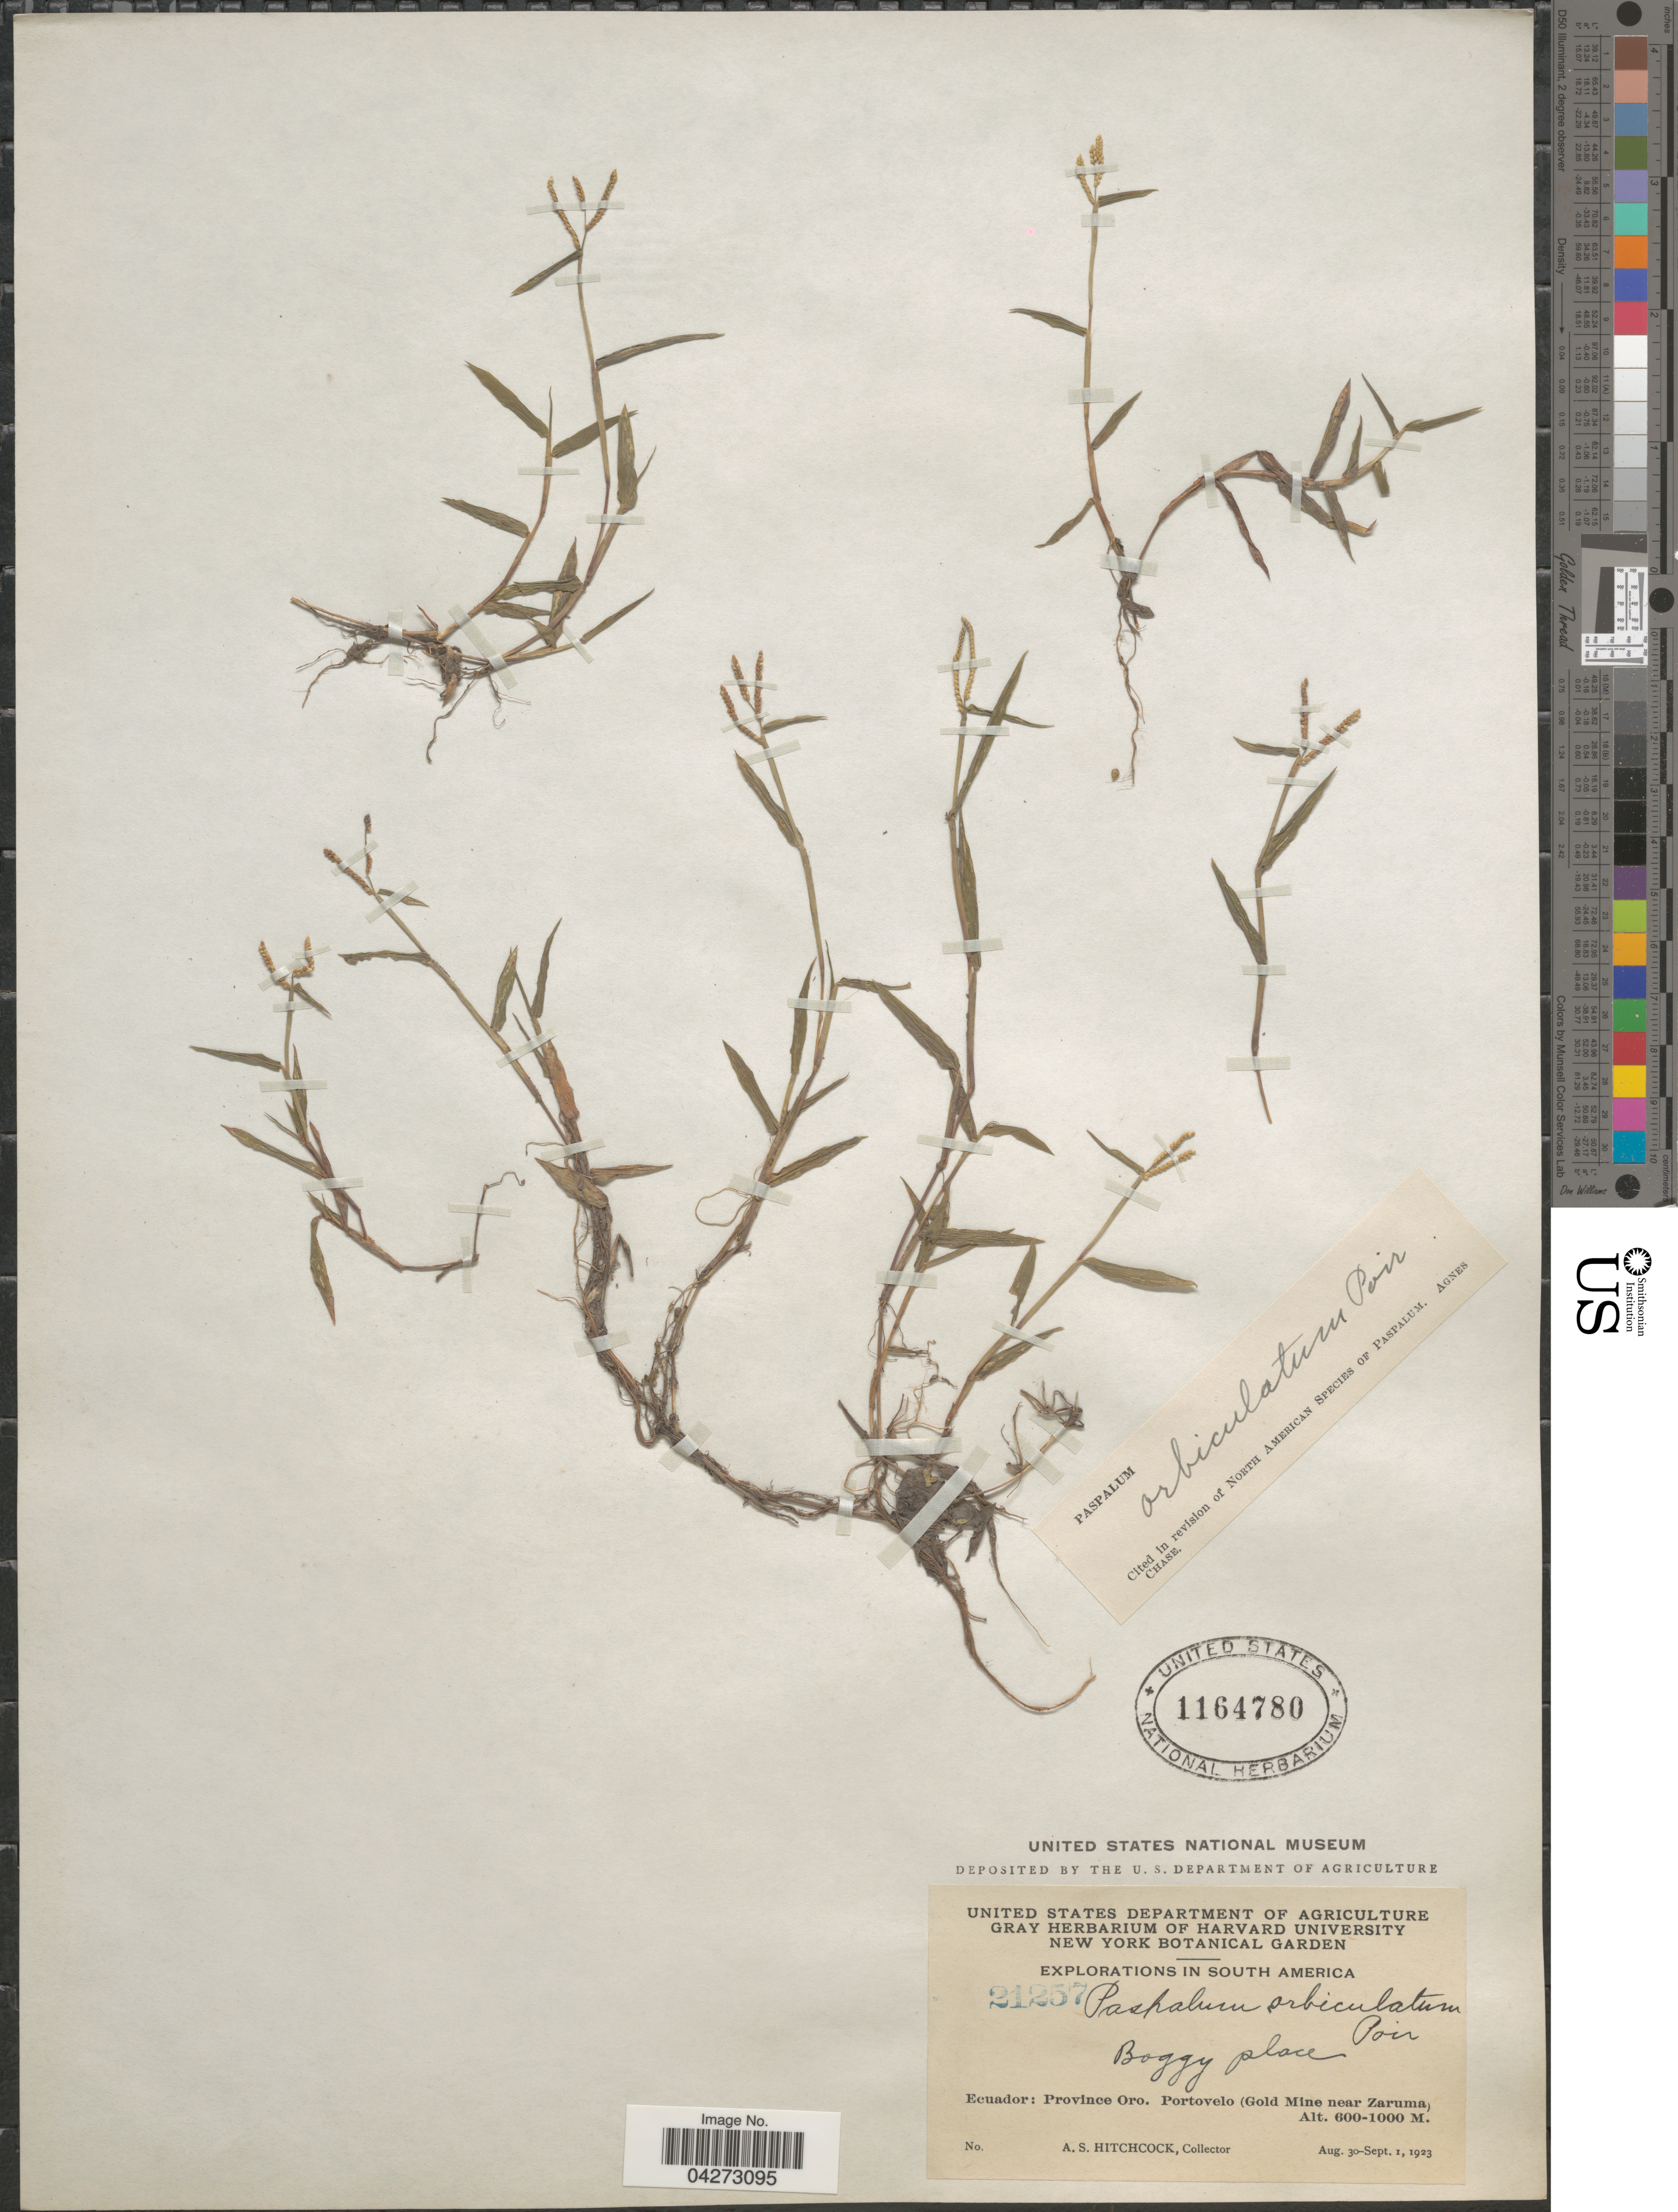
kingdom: Plantae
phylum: Tracheophyta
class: Liliopsida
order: Poales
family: Poaceae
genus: Paspalum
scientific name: Paspalum orbiculatum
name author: Poir.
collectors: A. S. Hitchcock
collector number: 21257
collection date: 1923-08-30/1923-09-01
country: Ecuador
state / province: El Oro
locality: Explorations in South America. Portovelo (Gold Mine near Zaruma).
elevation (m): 600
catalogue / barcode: US 1164780